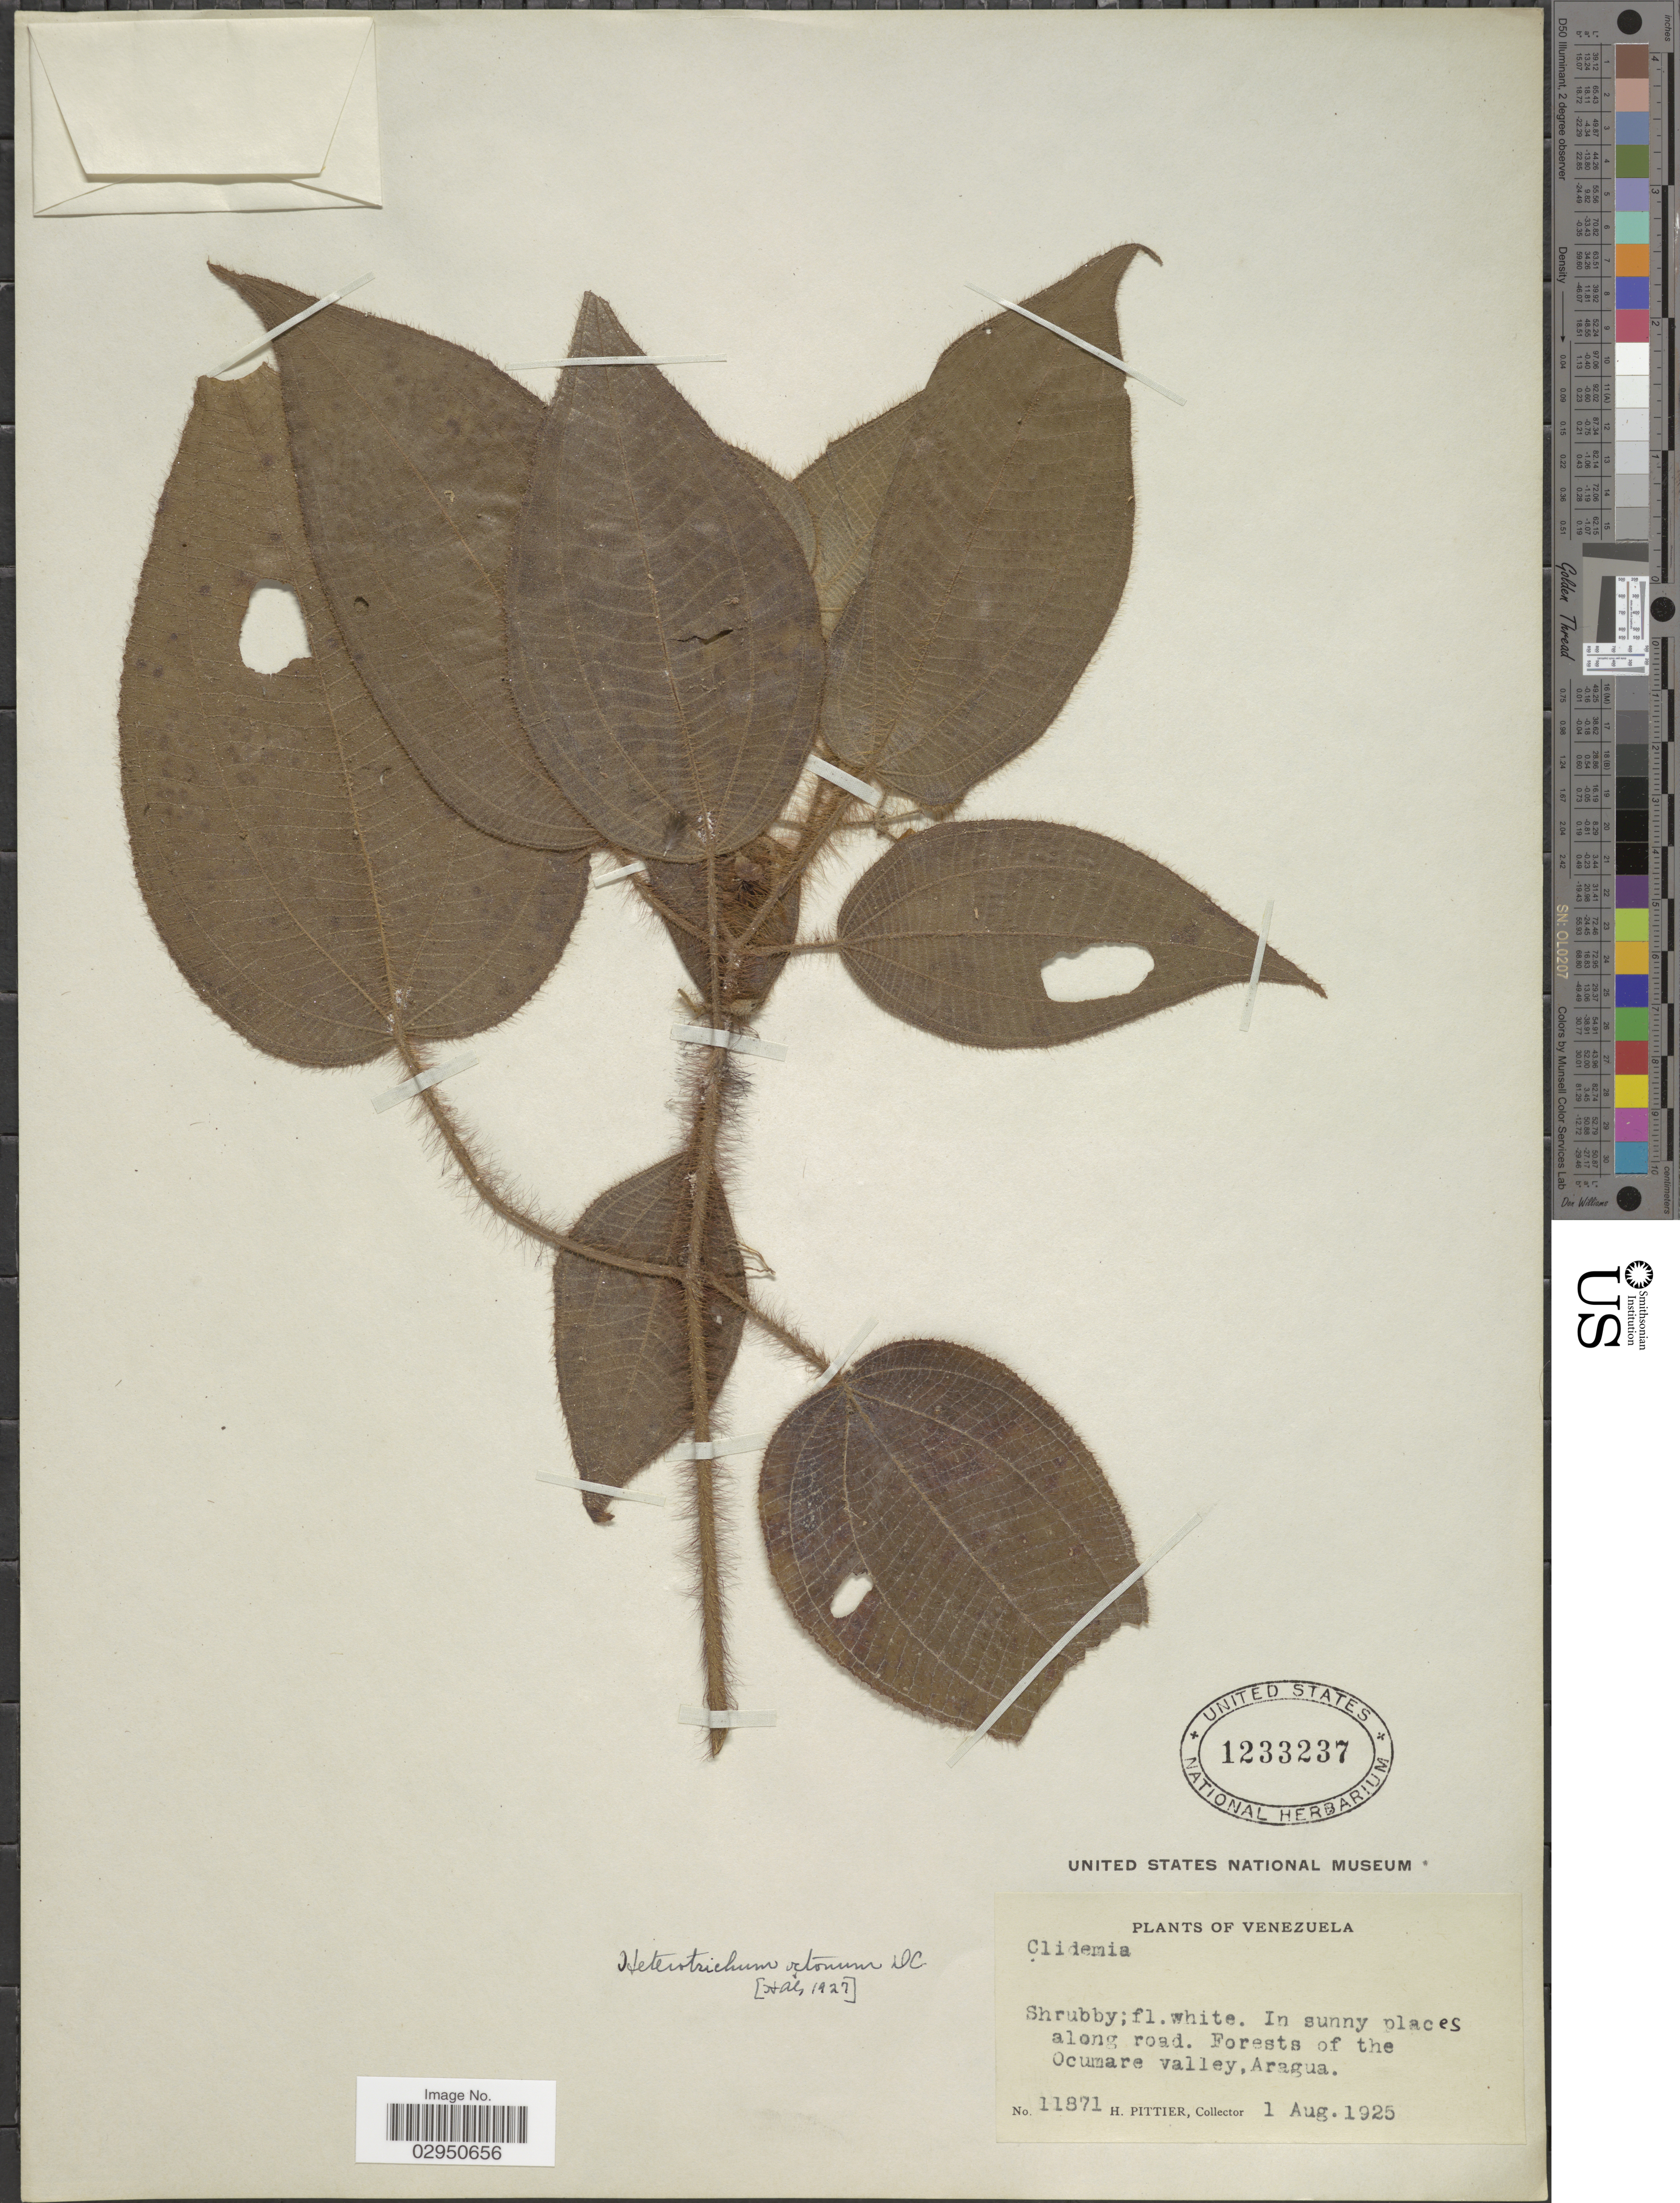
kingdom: Plantae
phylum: Tracheophyta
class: Magnoliopsida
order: Myrtales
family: Melastomataceae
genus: Clidemia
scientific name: Clidemia octona subsp. octona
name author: (Bonpl.) L.O. Williams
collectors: H. F. Pittier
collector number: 11871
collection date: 1925-08-01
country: Venezuela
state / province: Aragua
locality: Forests of the Ocumare valley.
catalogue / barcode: US 1233237